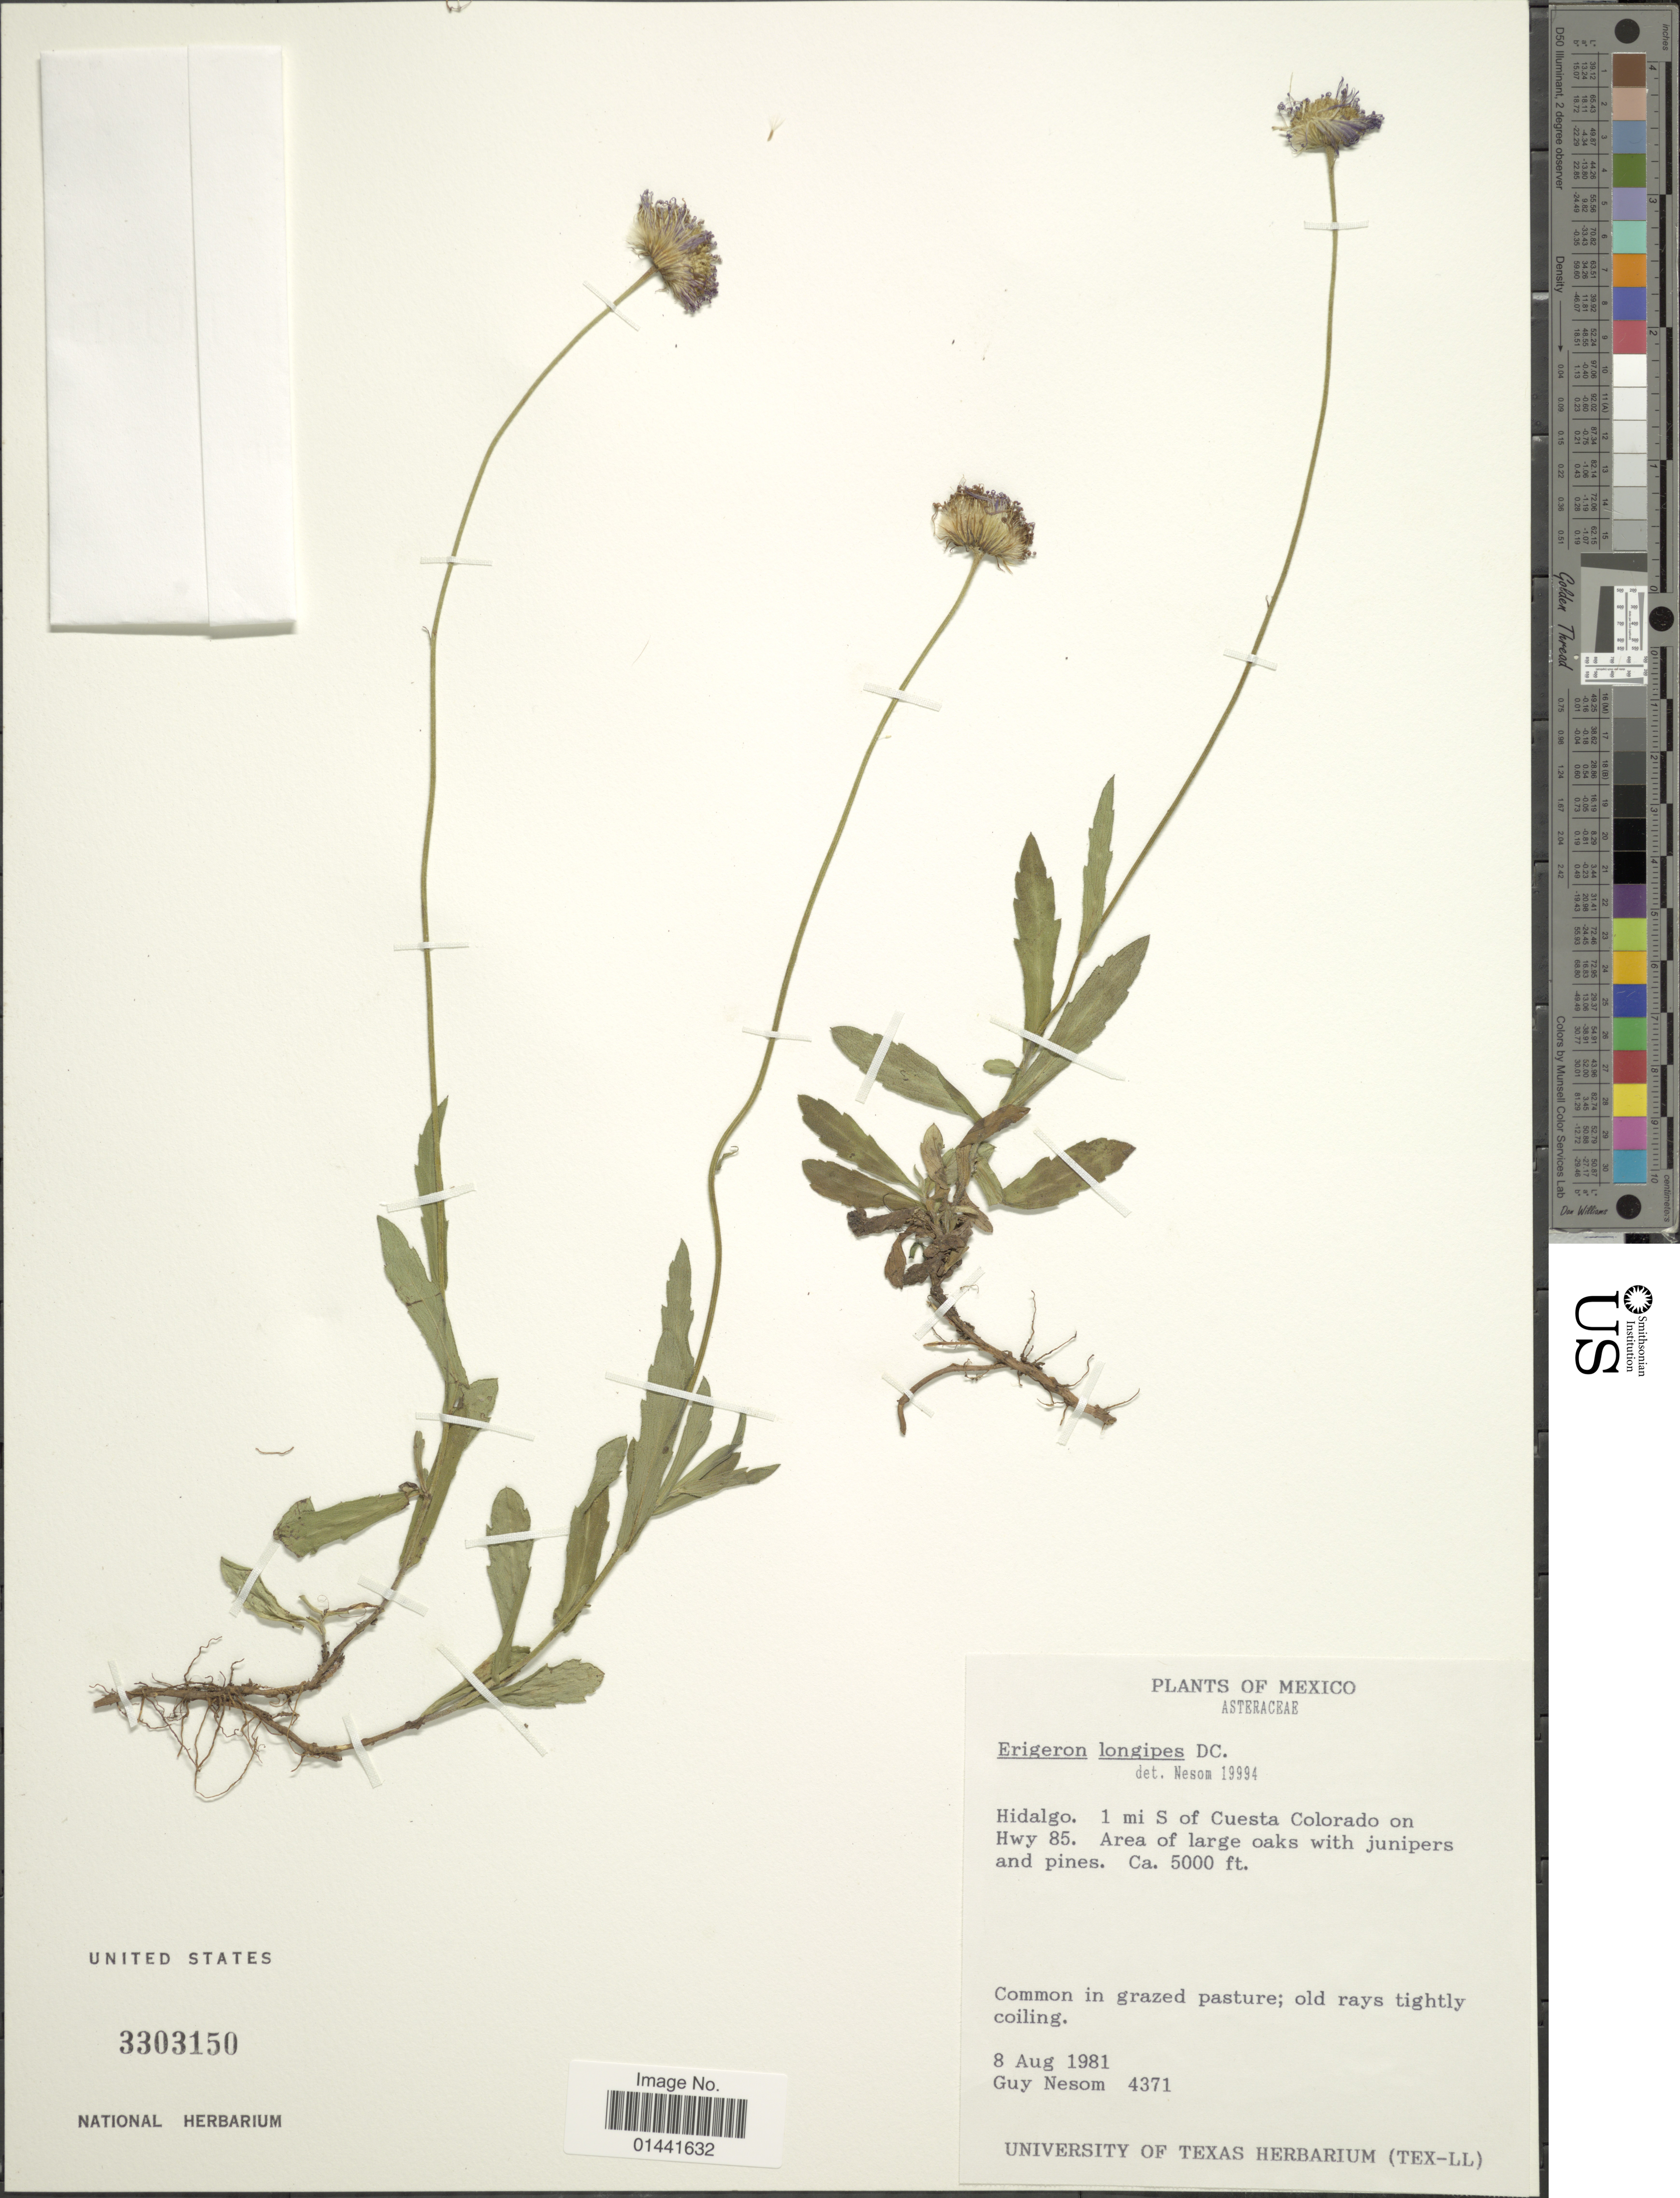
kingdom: Plantae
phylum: Tracheophyta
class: Magnoliopsida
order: Asterales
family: Asteraceae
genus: Erigeron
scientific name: Erigeron longipes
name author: DC.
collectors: G. Nesom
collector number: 4371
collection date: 1981-08-08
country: Mexico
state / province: Hidalgo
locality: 1 mi S of Cuesto Colorado on Hwy 85, area of large oaks with junipers and pines, common in grazed pasture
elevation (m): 1524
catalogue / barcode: US 3303150